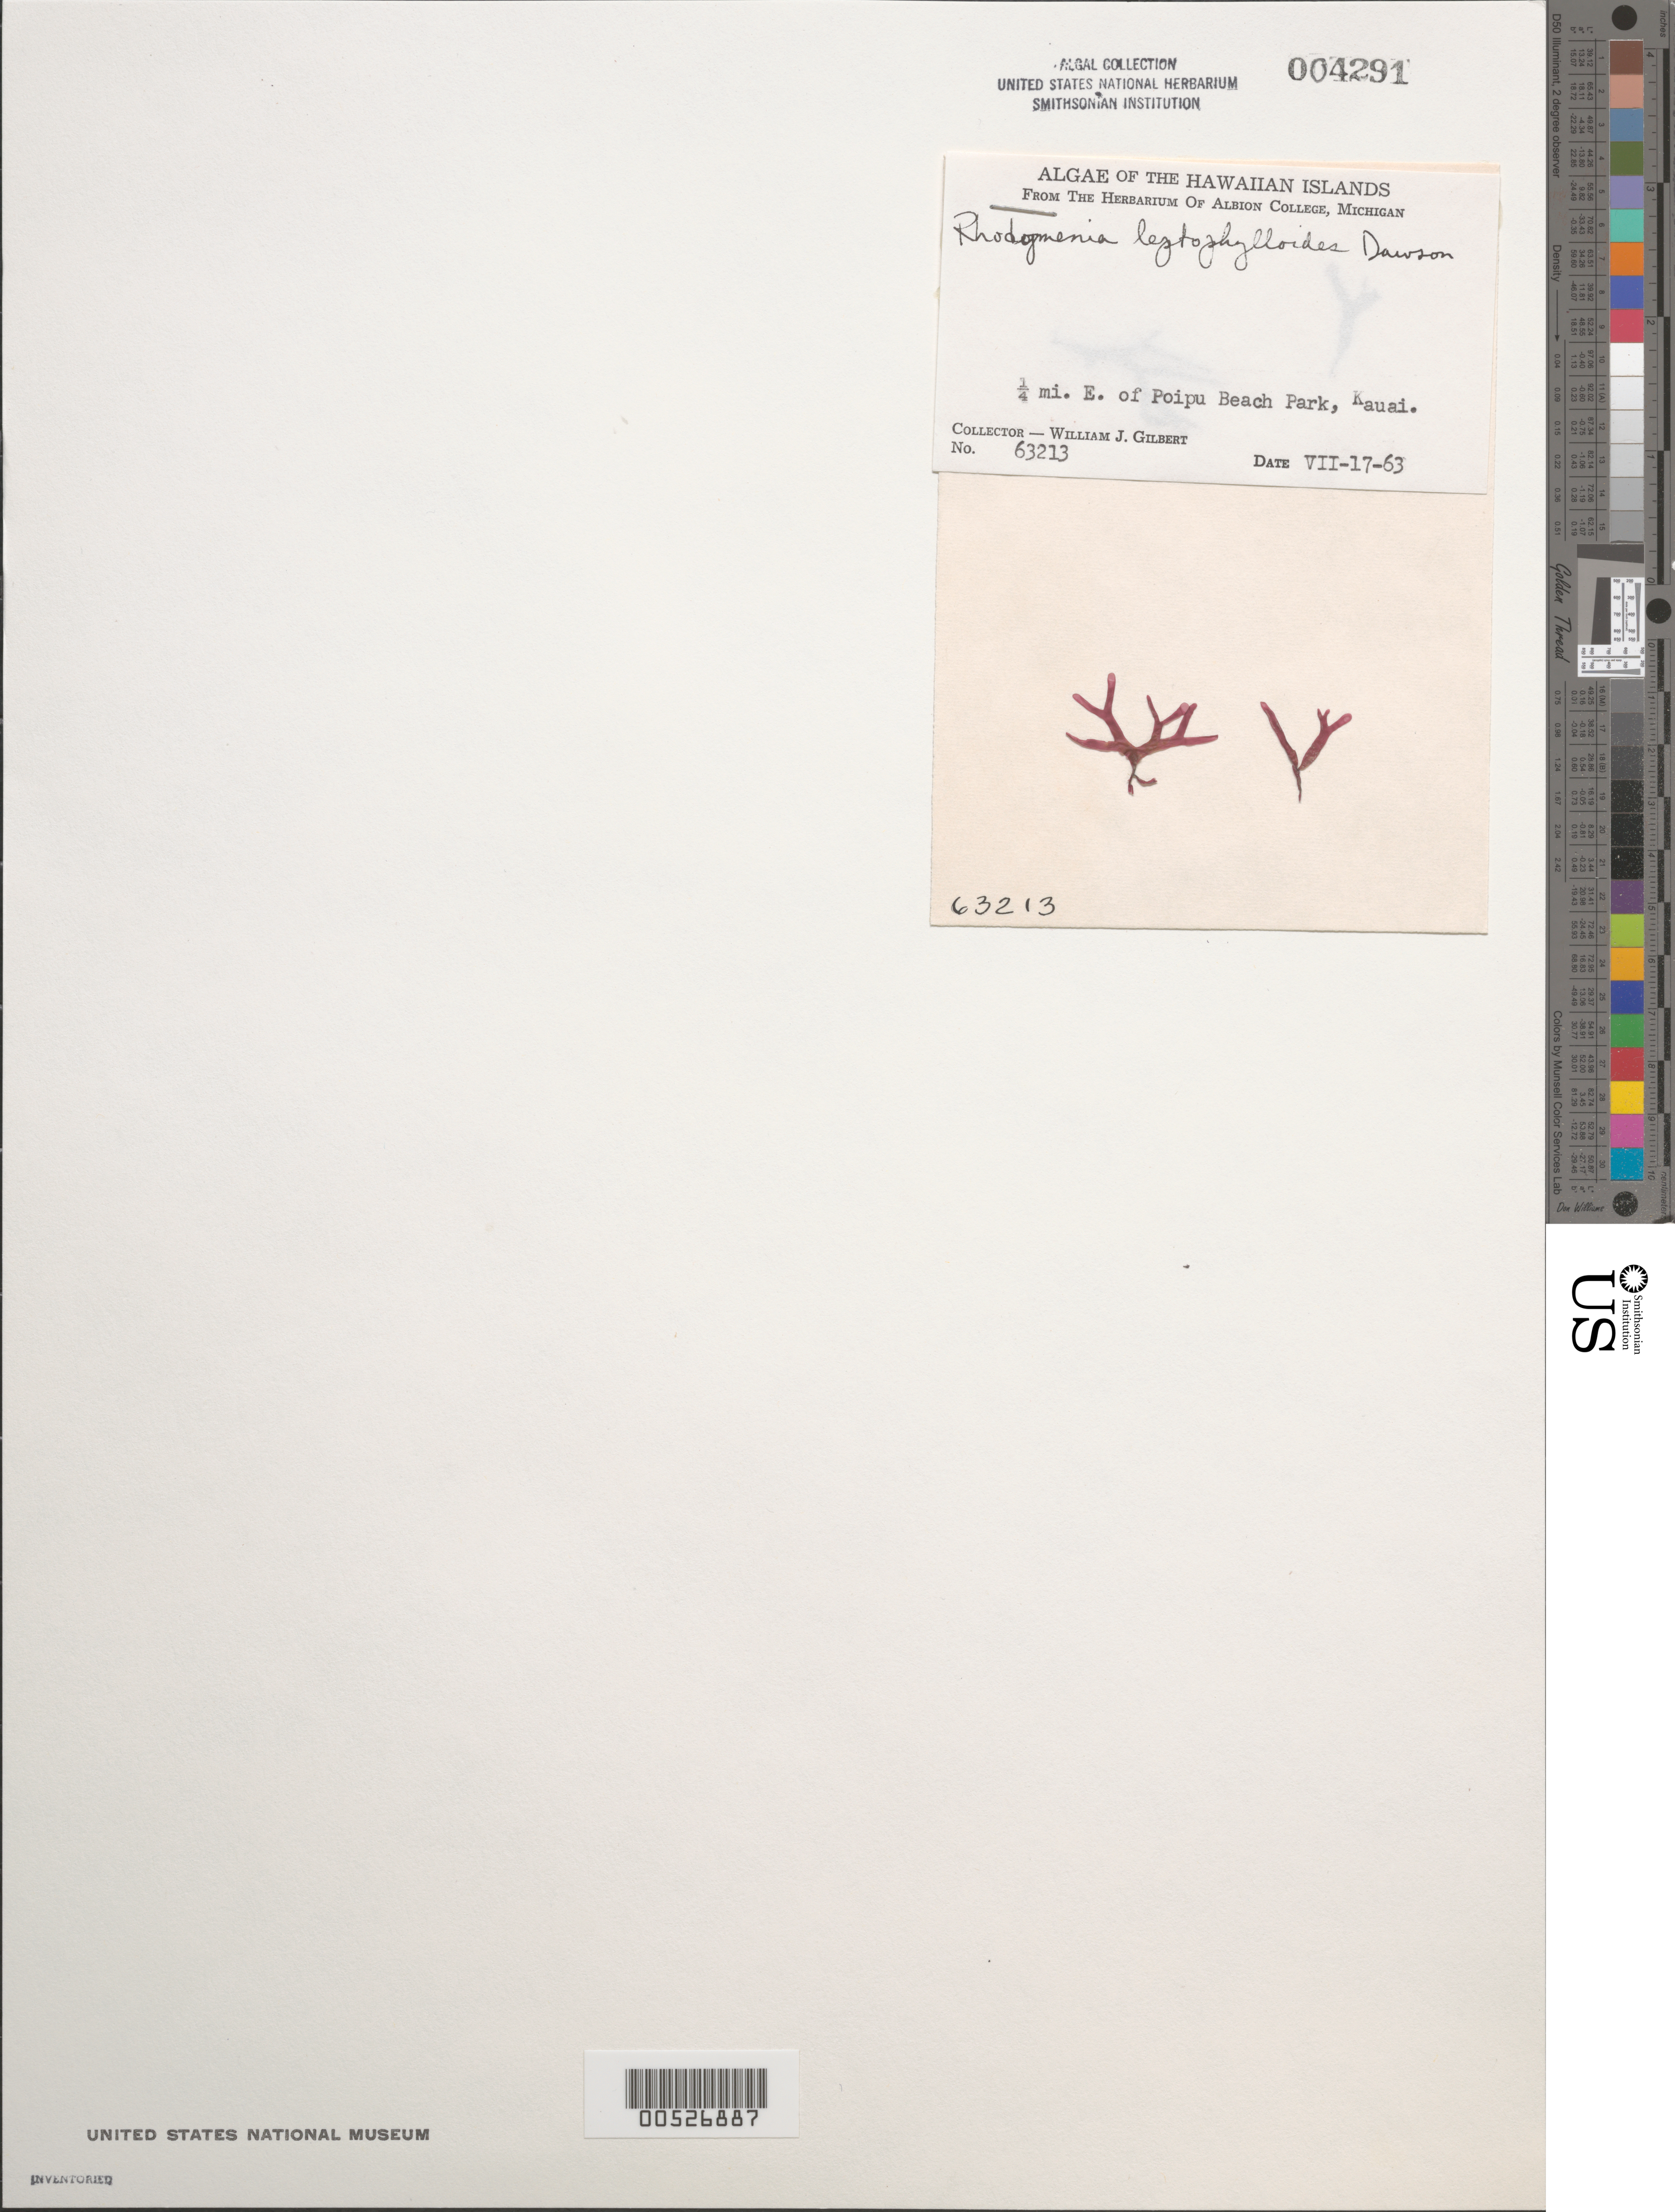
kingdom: Plantae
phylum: Rhodophyta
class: Florideophyceae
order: Rhodymeniales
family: Rhodymeniaceae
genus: Rhodymenia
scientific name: Rhodymenia leptophylla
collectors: W. J. Gilbert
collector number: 63213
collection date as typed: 17 Jul 1963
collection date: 1963-07-17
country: United States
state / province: Hawaii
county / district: Kauai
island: Kaua'i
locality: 0.25 mile east of Poipu Beach Park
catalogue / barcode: US 4291